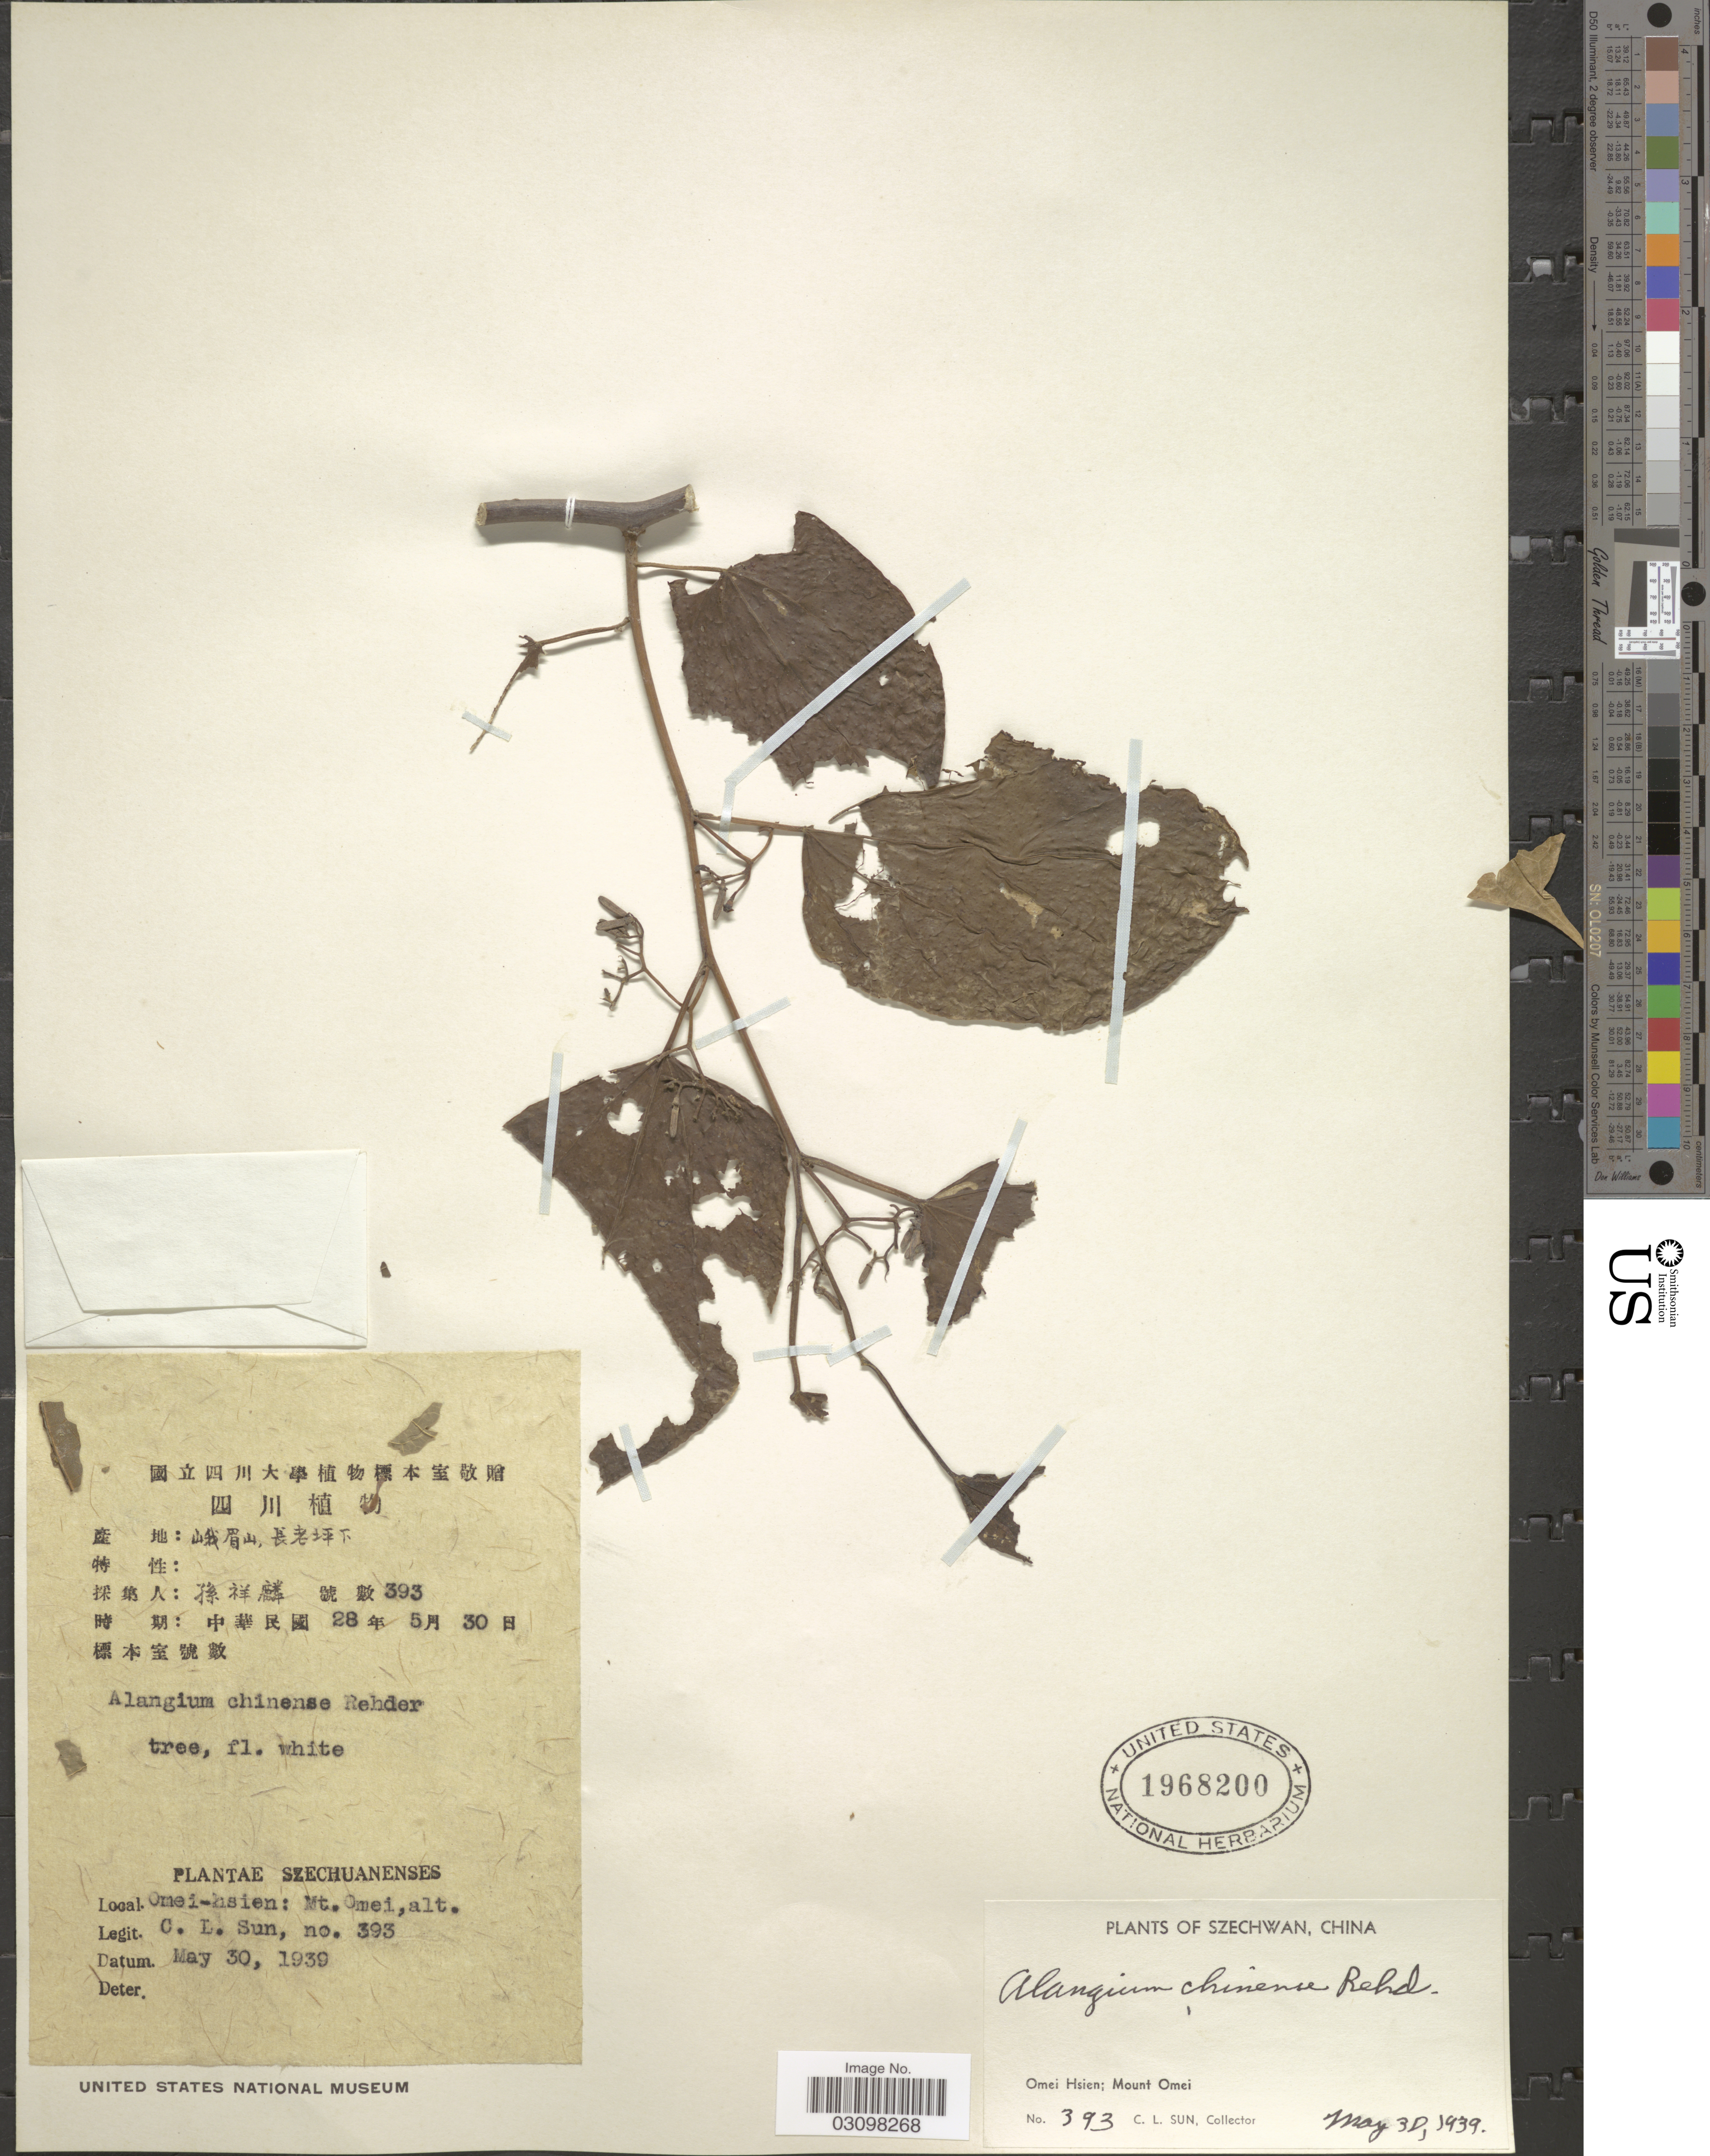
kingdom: Plantae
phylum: Tracheophyta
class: Magnoliopsida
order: Cornales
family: Cornaceae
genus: Alangium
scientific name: Alangium chinense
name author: (Harms) Rehder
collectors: C. Sun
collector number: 393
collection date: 1939-05-30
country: China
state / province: Sichuan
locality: Szechuanenses. Omei-hsien: Mount Omei.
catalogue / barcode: US 1968200